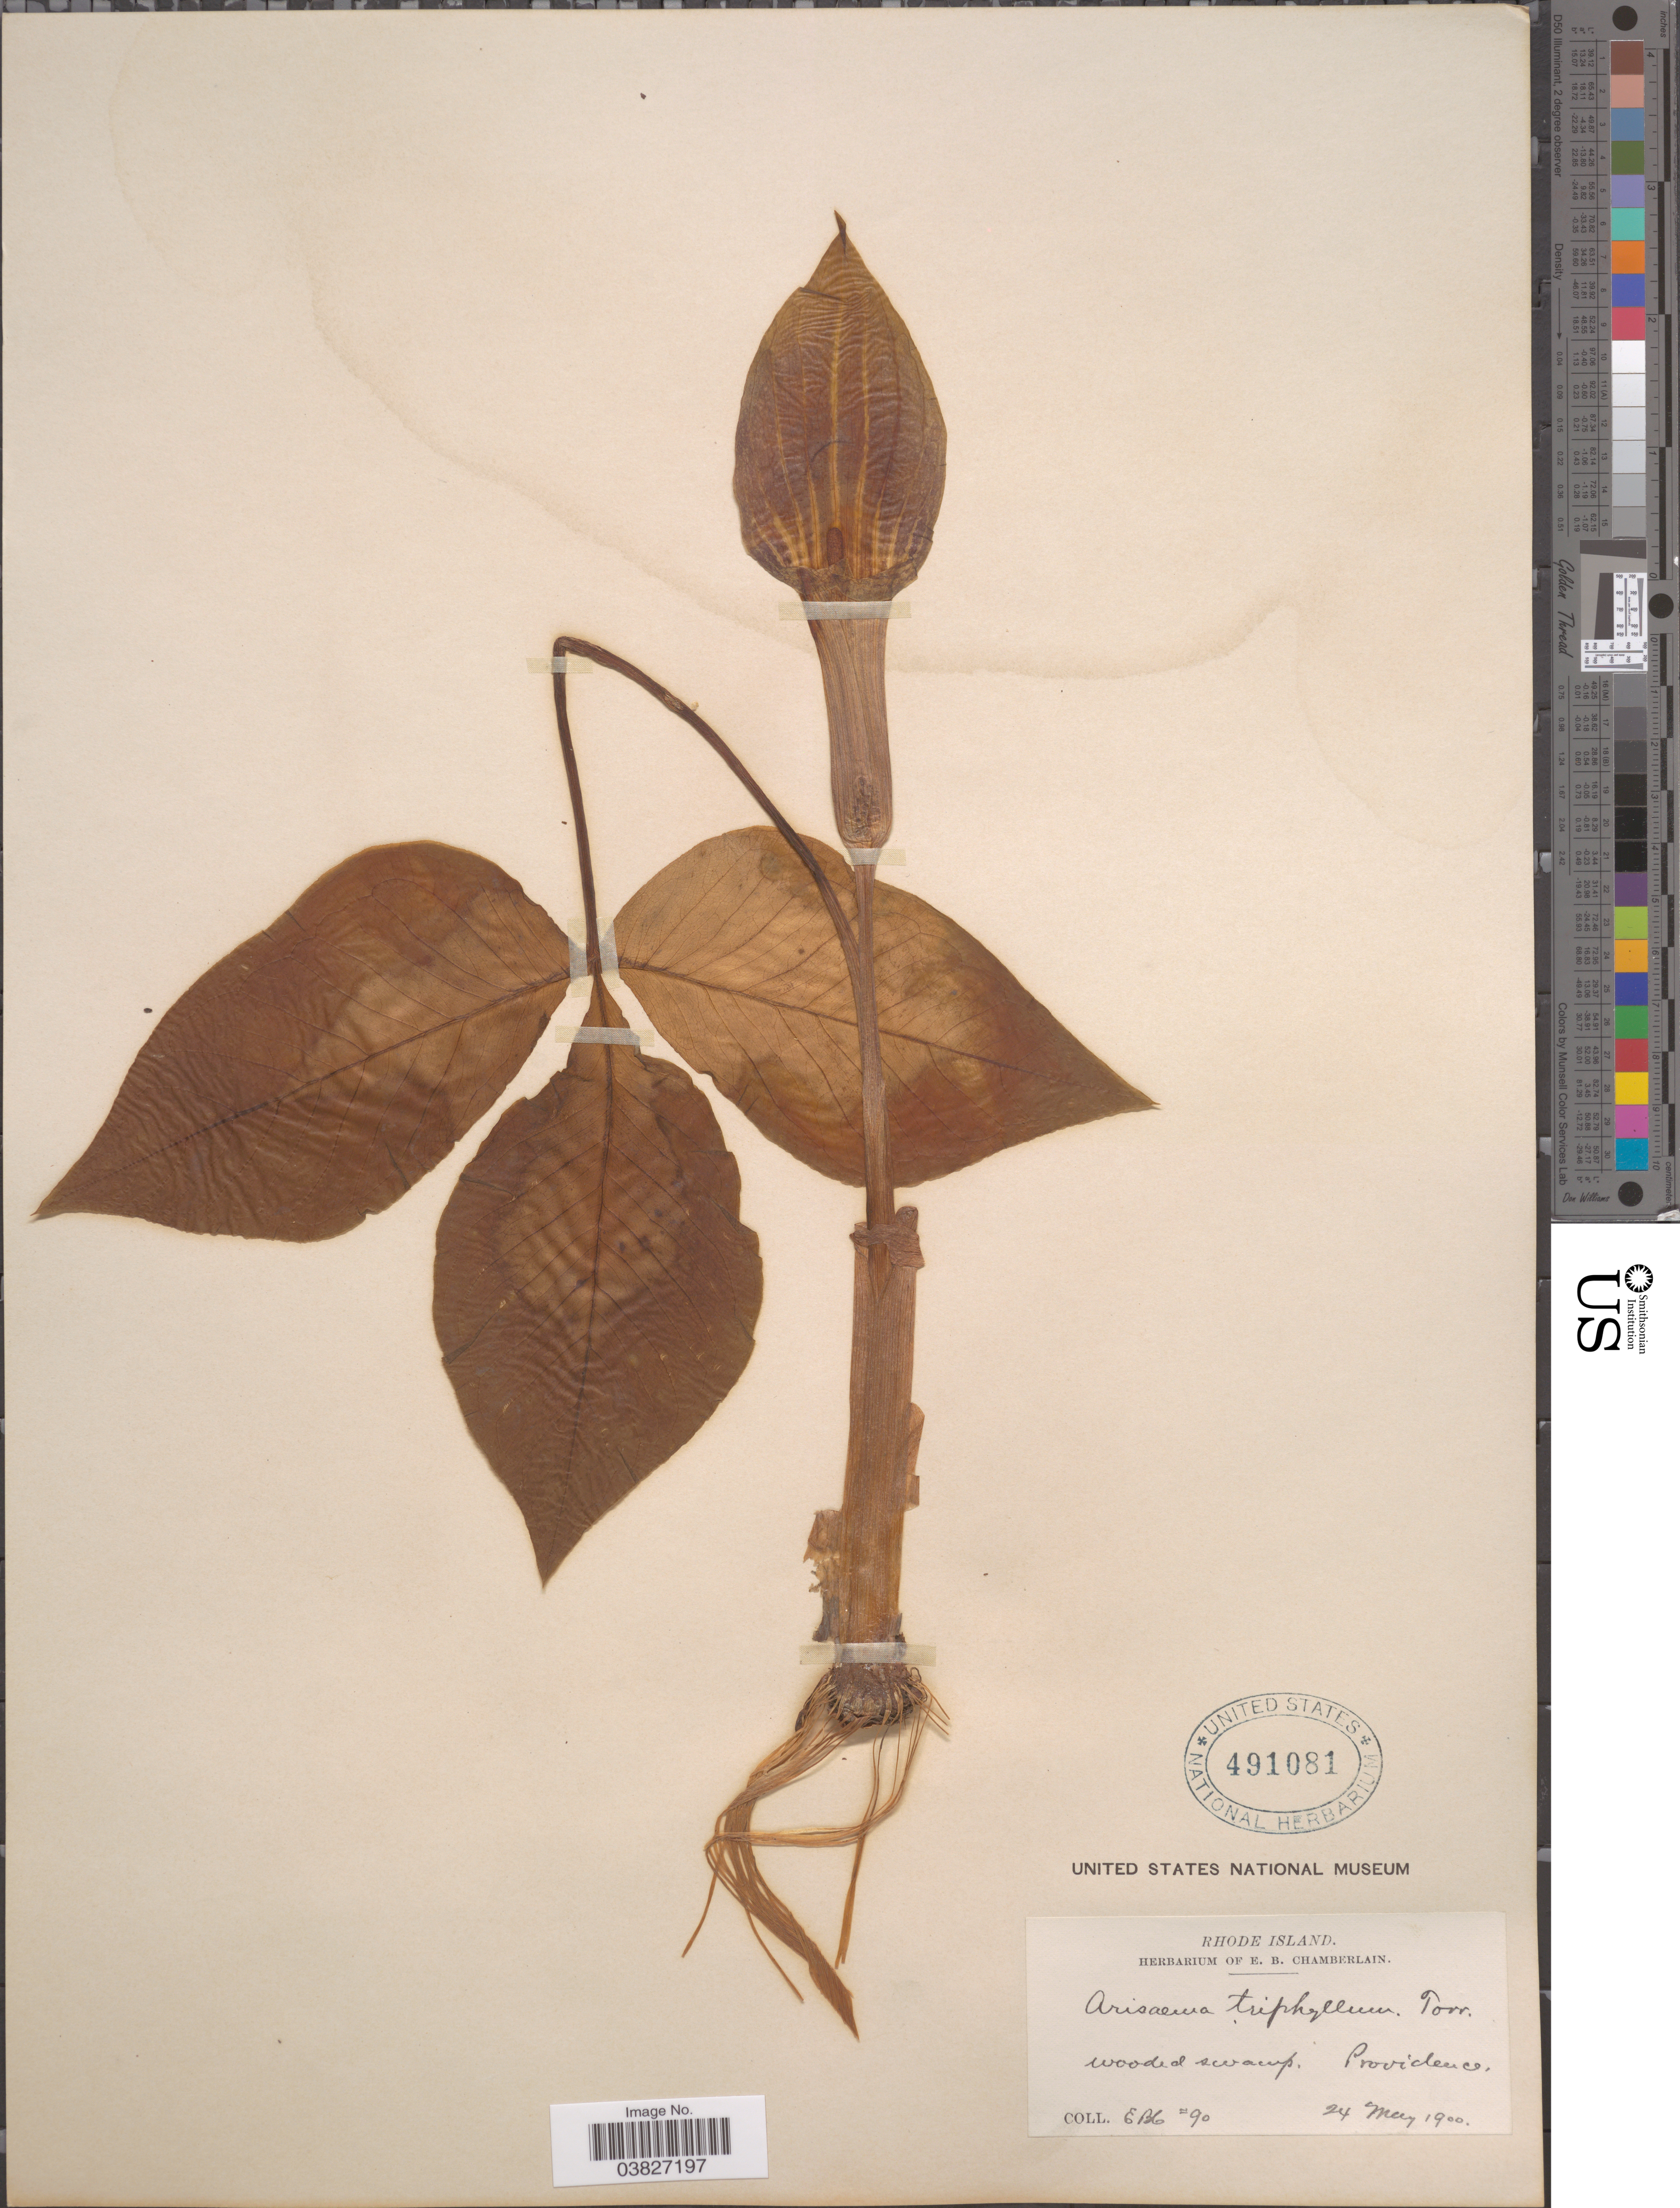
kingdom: Plantae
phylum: Tracheophyta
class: Liliopsida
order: Alismatales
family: Araceae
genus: Arisaema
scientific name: Arisaema triphyllum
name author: (L.) Schott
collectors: E. Chamberlain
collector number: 90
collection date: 1900-05-24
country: United States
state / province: Rhode Island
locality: Providence.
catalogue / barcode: US 491081